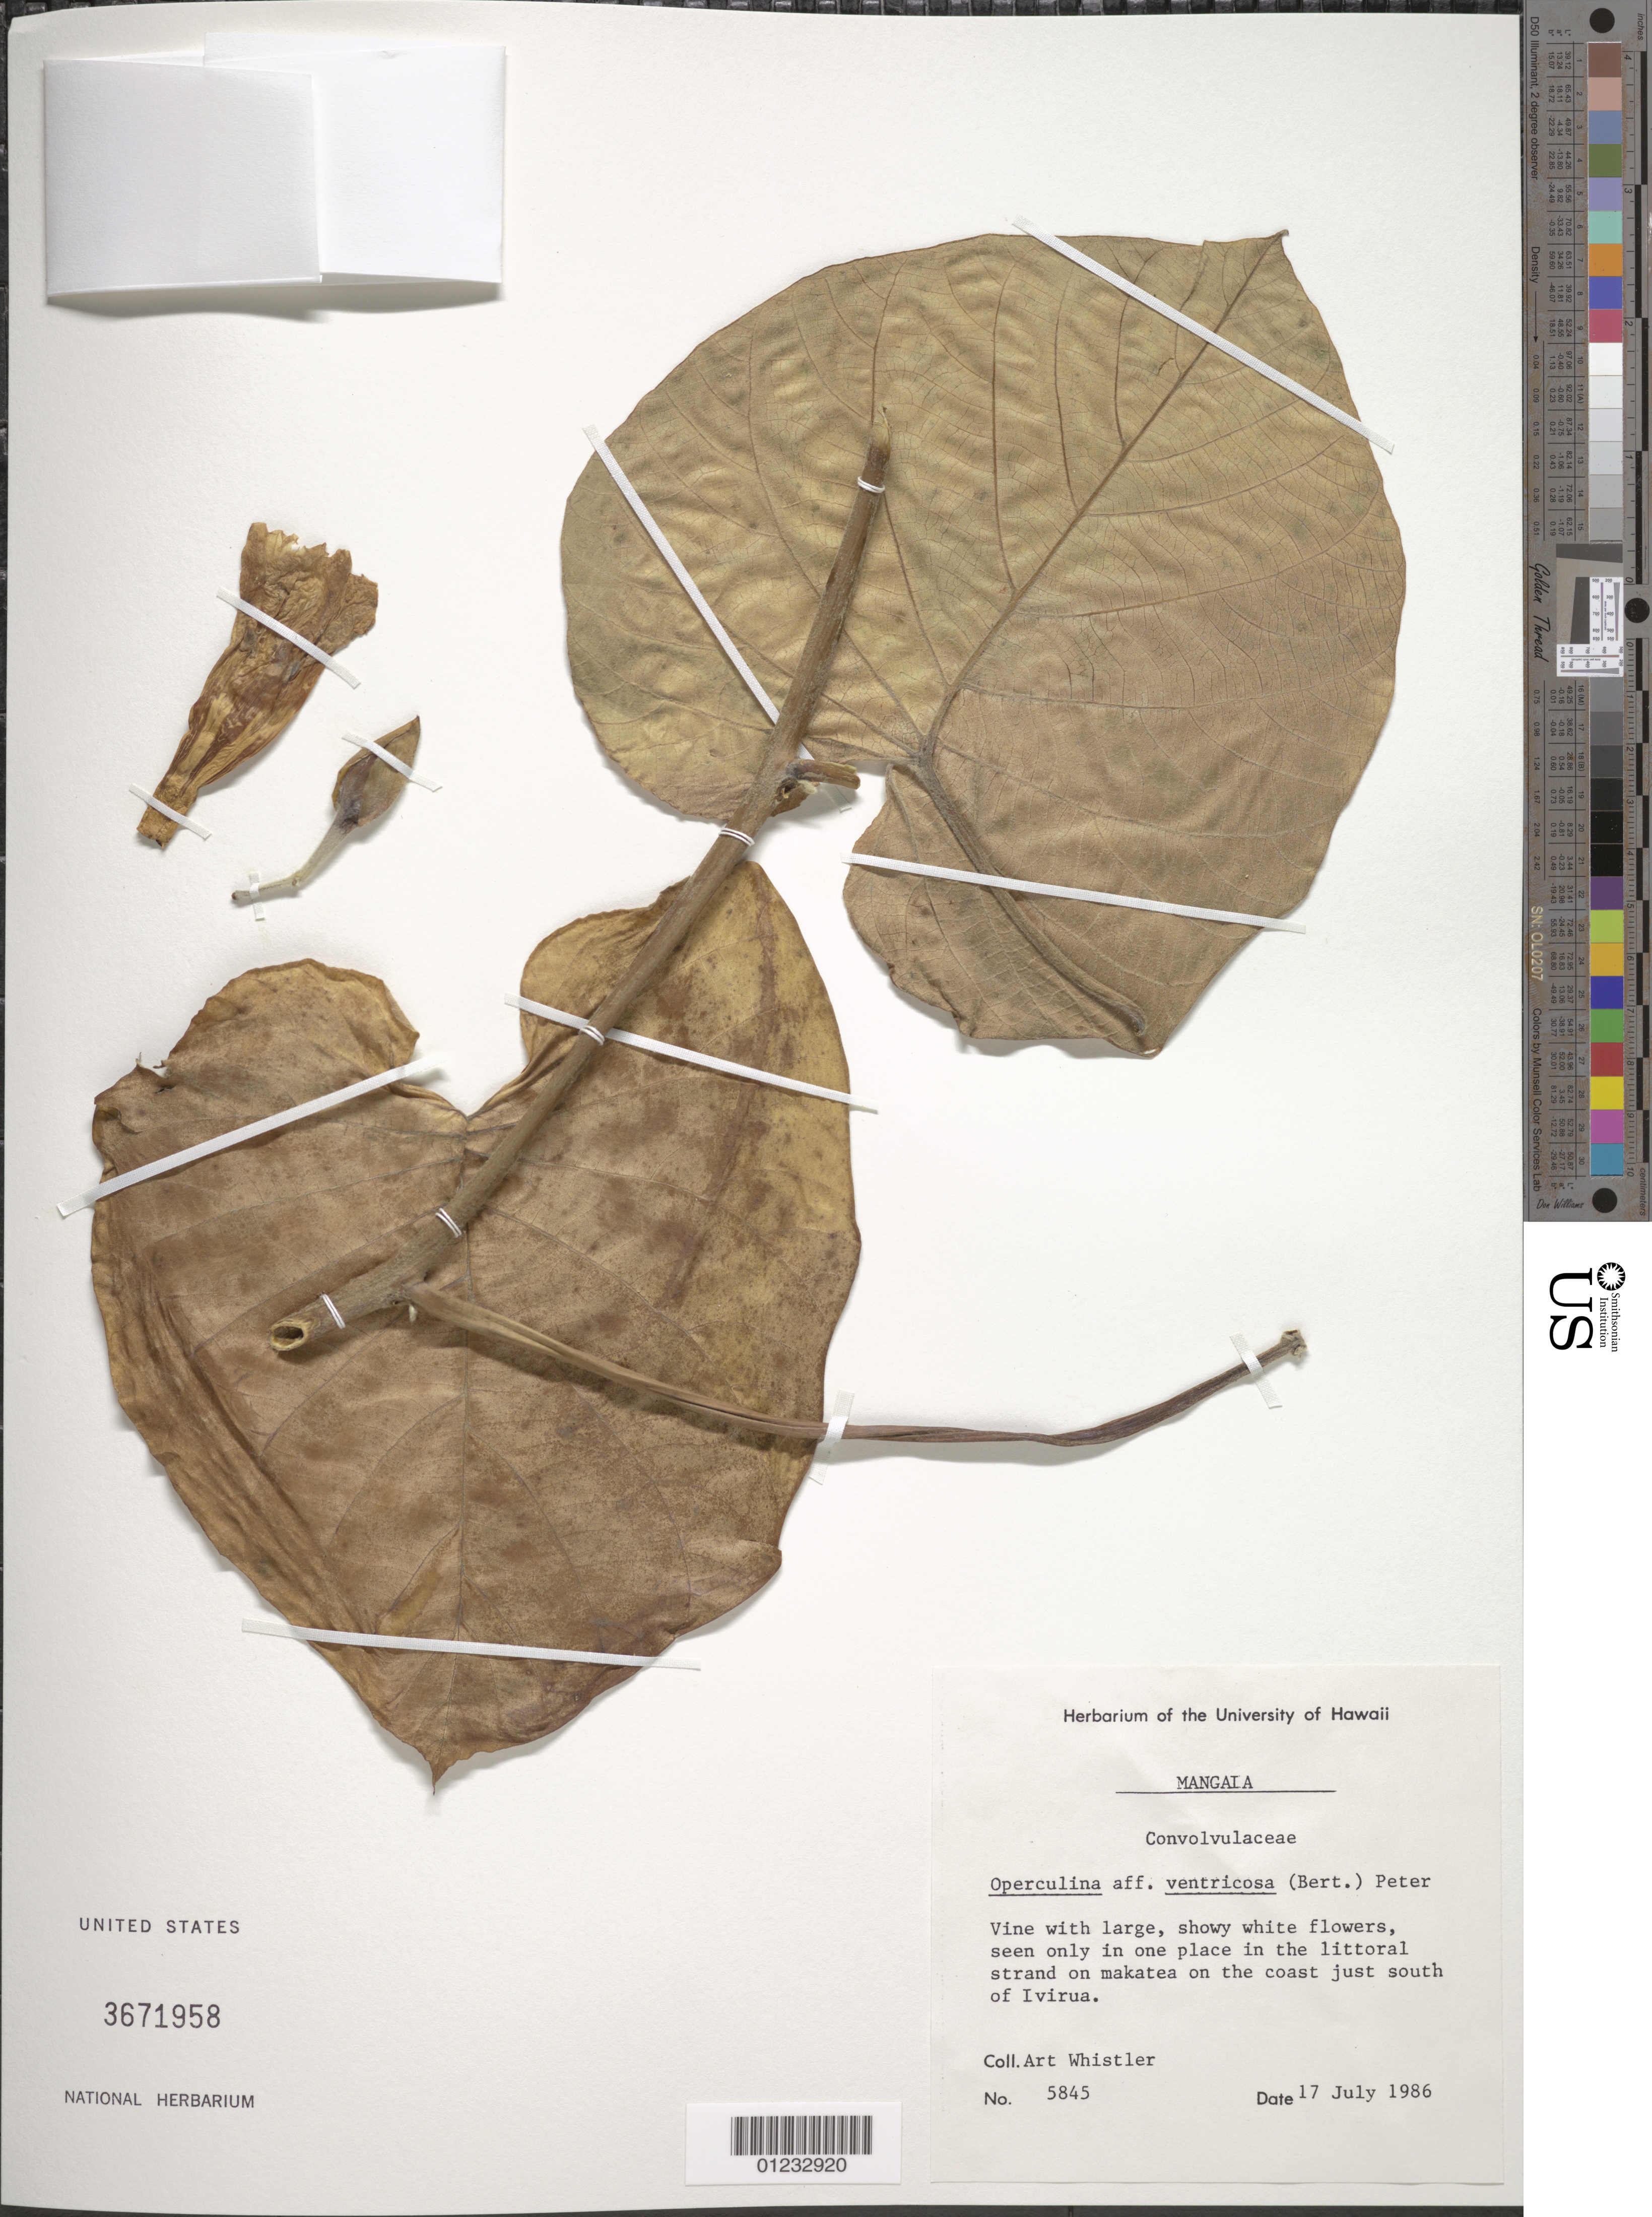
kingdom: Plantae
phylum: Tracheophyta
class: Magnoliopsida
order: Solanales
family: Convolvulaceae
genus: Operculina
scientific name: Operculina ventricosa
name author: (Aubl.) Barb. Rodr.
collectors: A. Whistler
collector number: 5845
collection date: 1986-07-17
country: Cook Islands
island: Mangaia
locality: In the littoral strand on makatea on the coast just south of Ivirua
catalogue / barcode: US 3671958